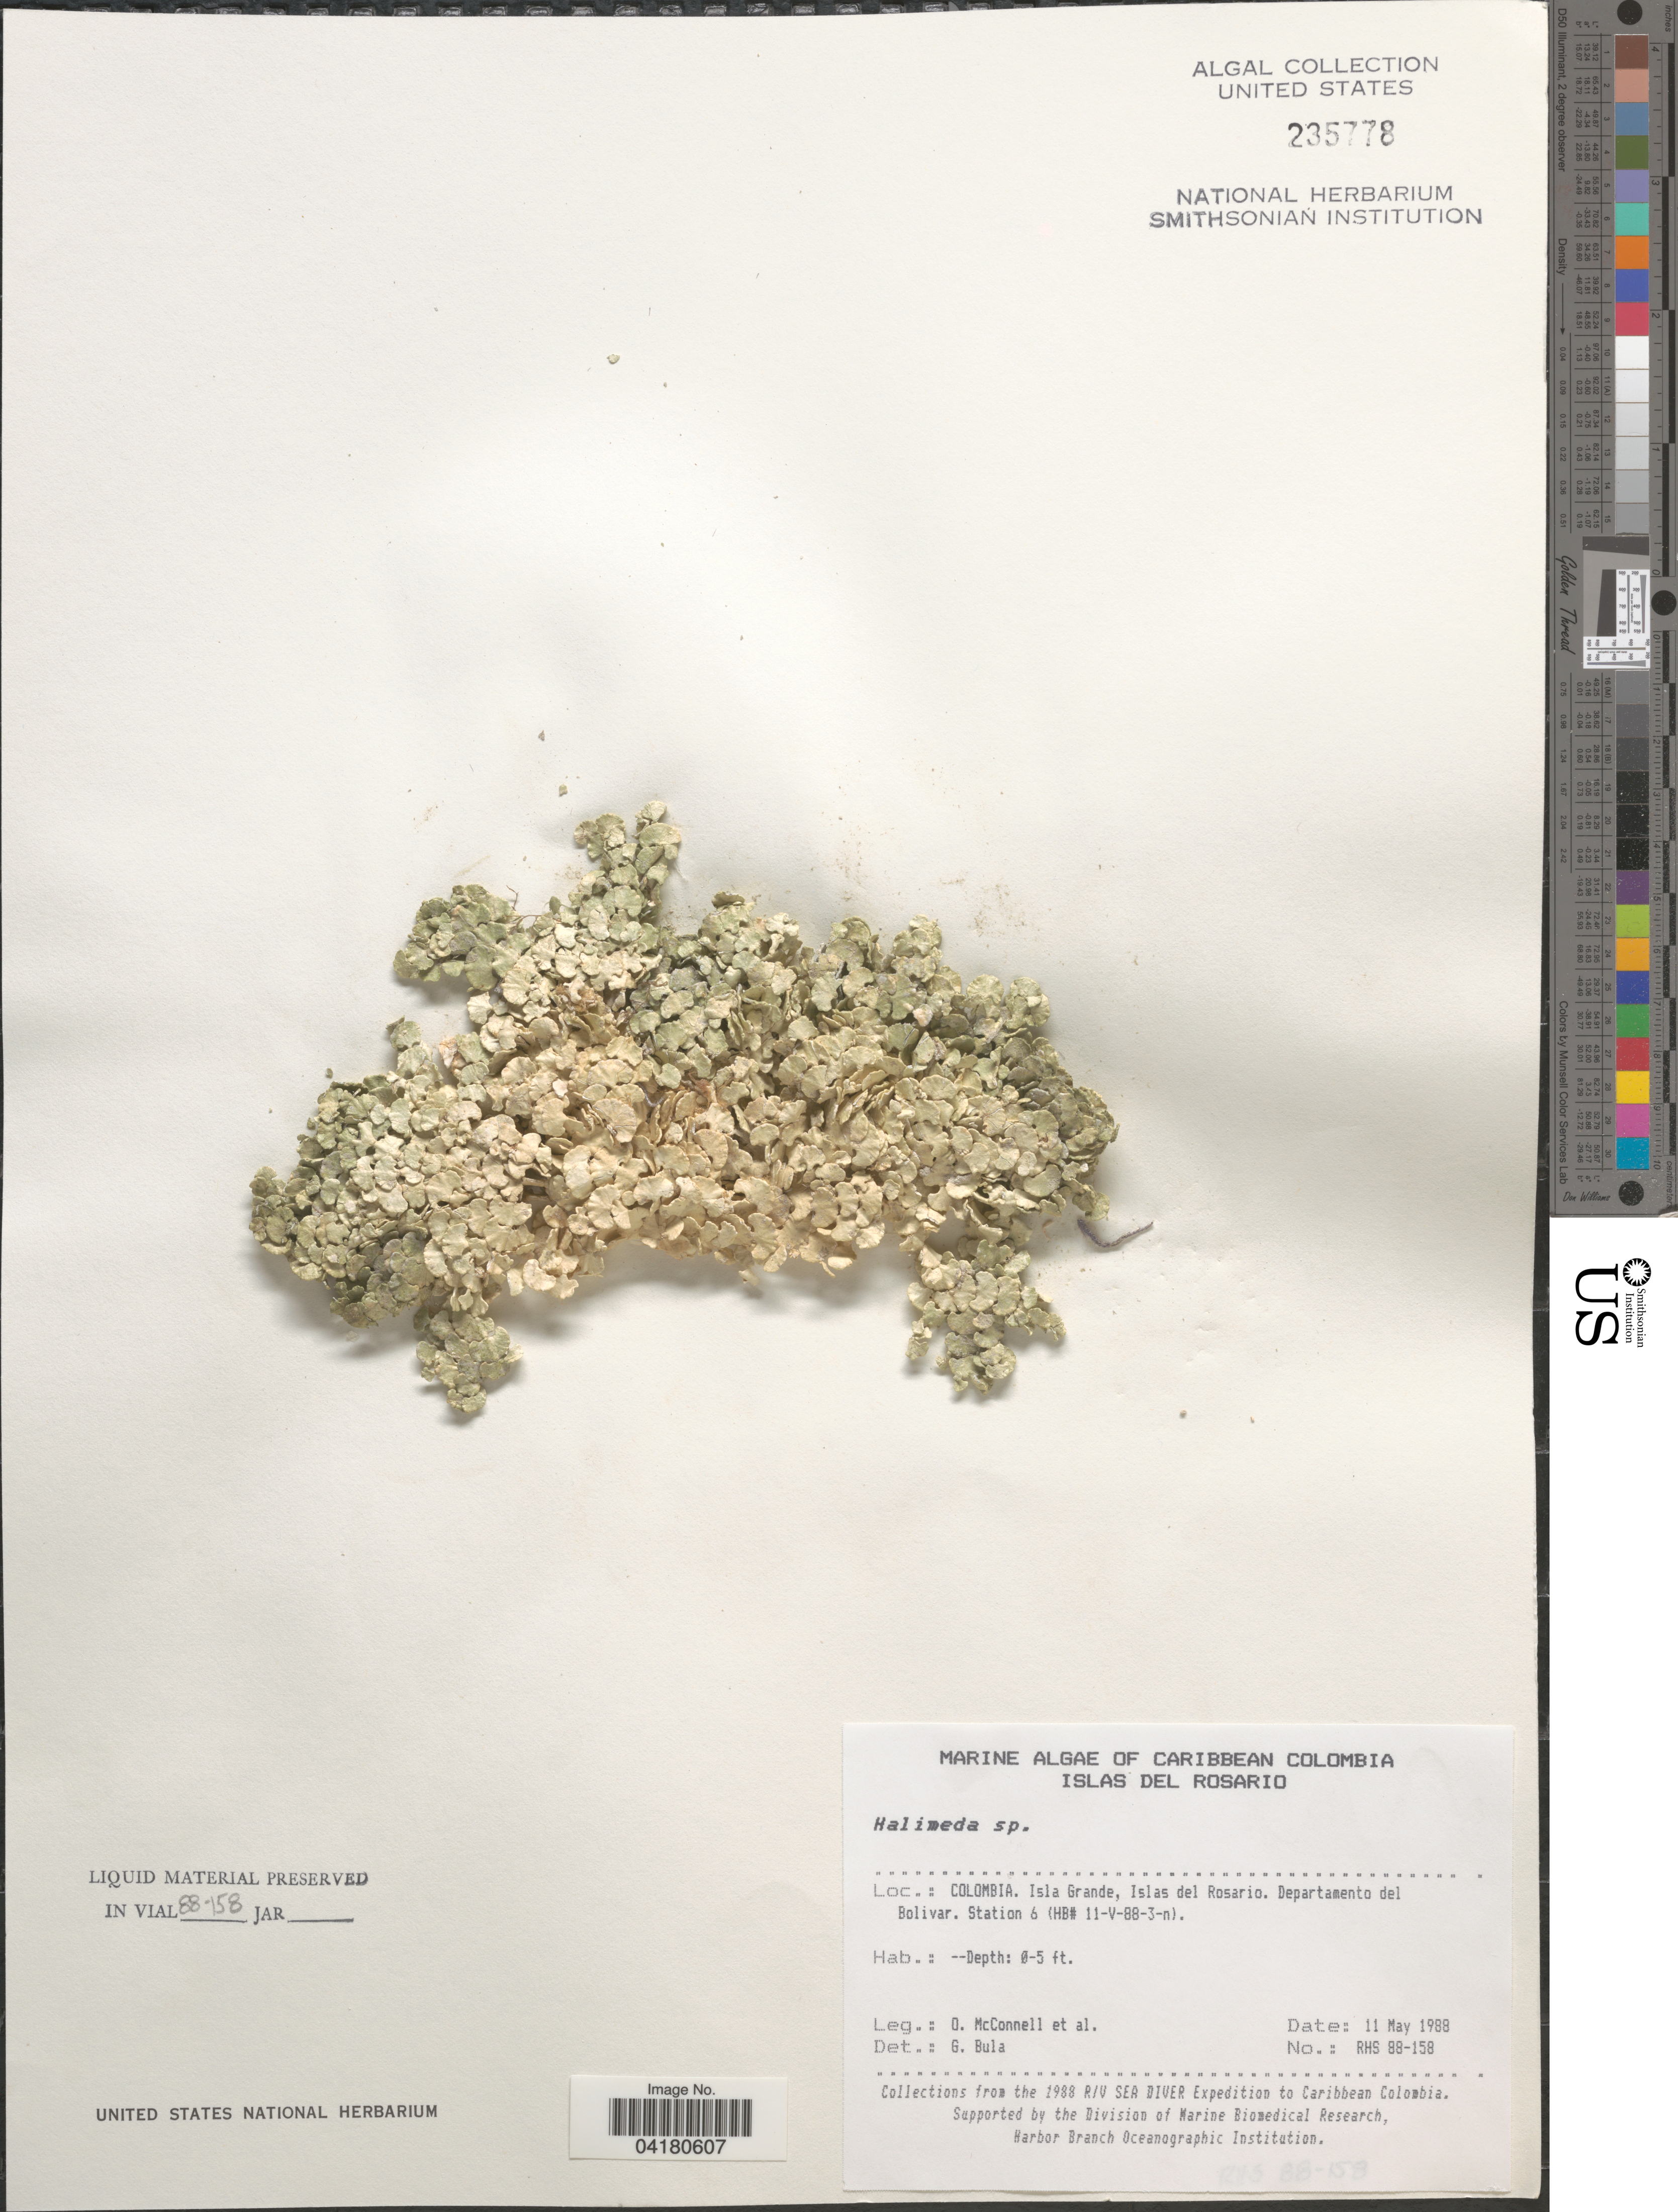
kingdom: Plantae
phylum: Chlorophyta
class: Ulvophyceae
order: Bryopsidales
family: Halimedaceae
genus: Halimeda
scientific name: Halimeda sp.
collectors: O. McConnell & et al.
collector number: RHS88-158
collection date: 1988-05-11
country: Colombia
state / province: Bolívar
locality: Caribbean Colombia. Isla Grande, Islas del Rosario. Departamento del Bolivar. Station 6 (HB# 11-V-88-3-n). The 1988 R/V Sea Diver Expedition to Caribbean Colombia.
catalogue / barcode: US 235778